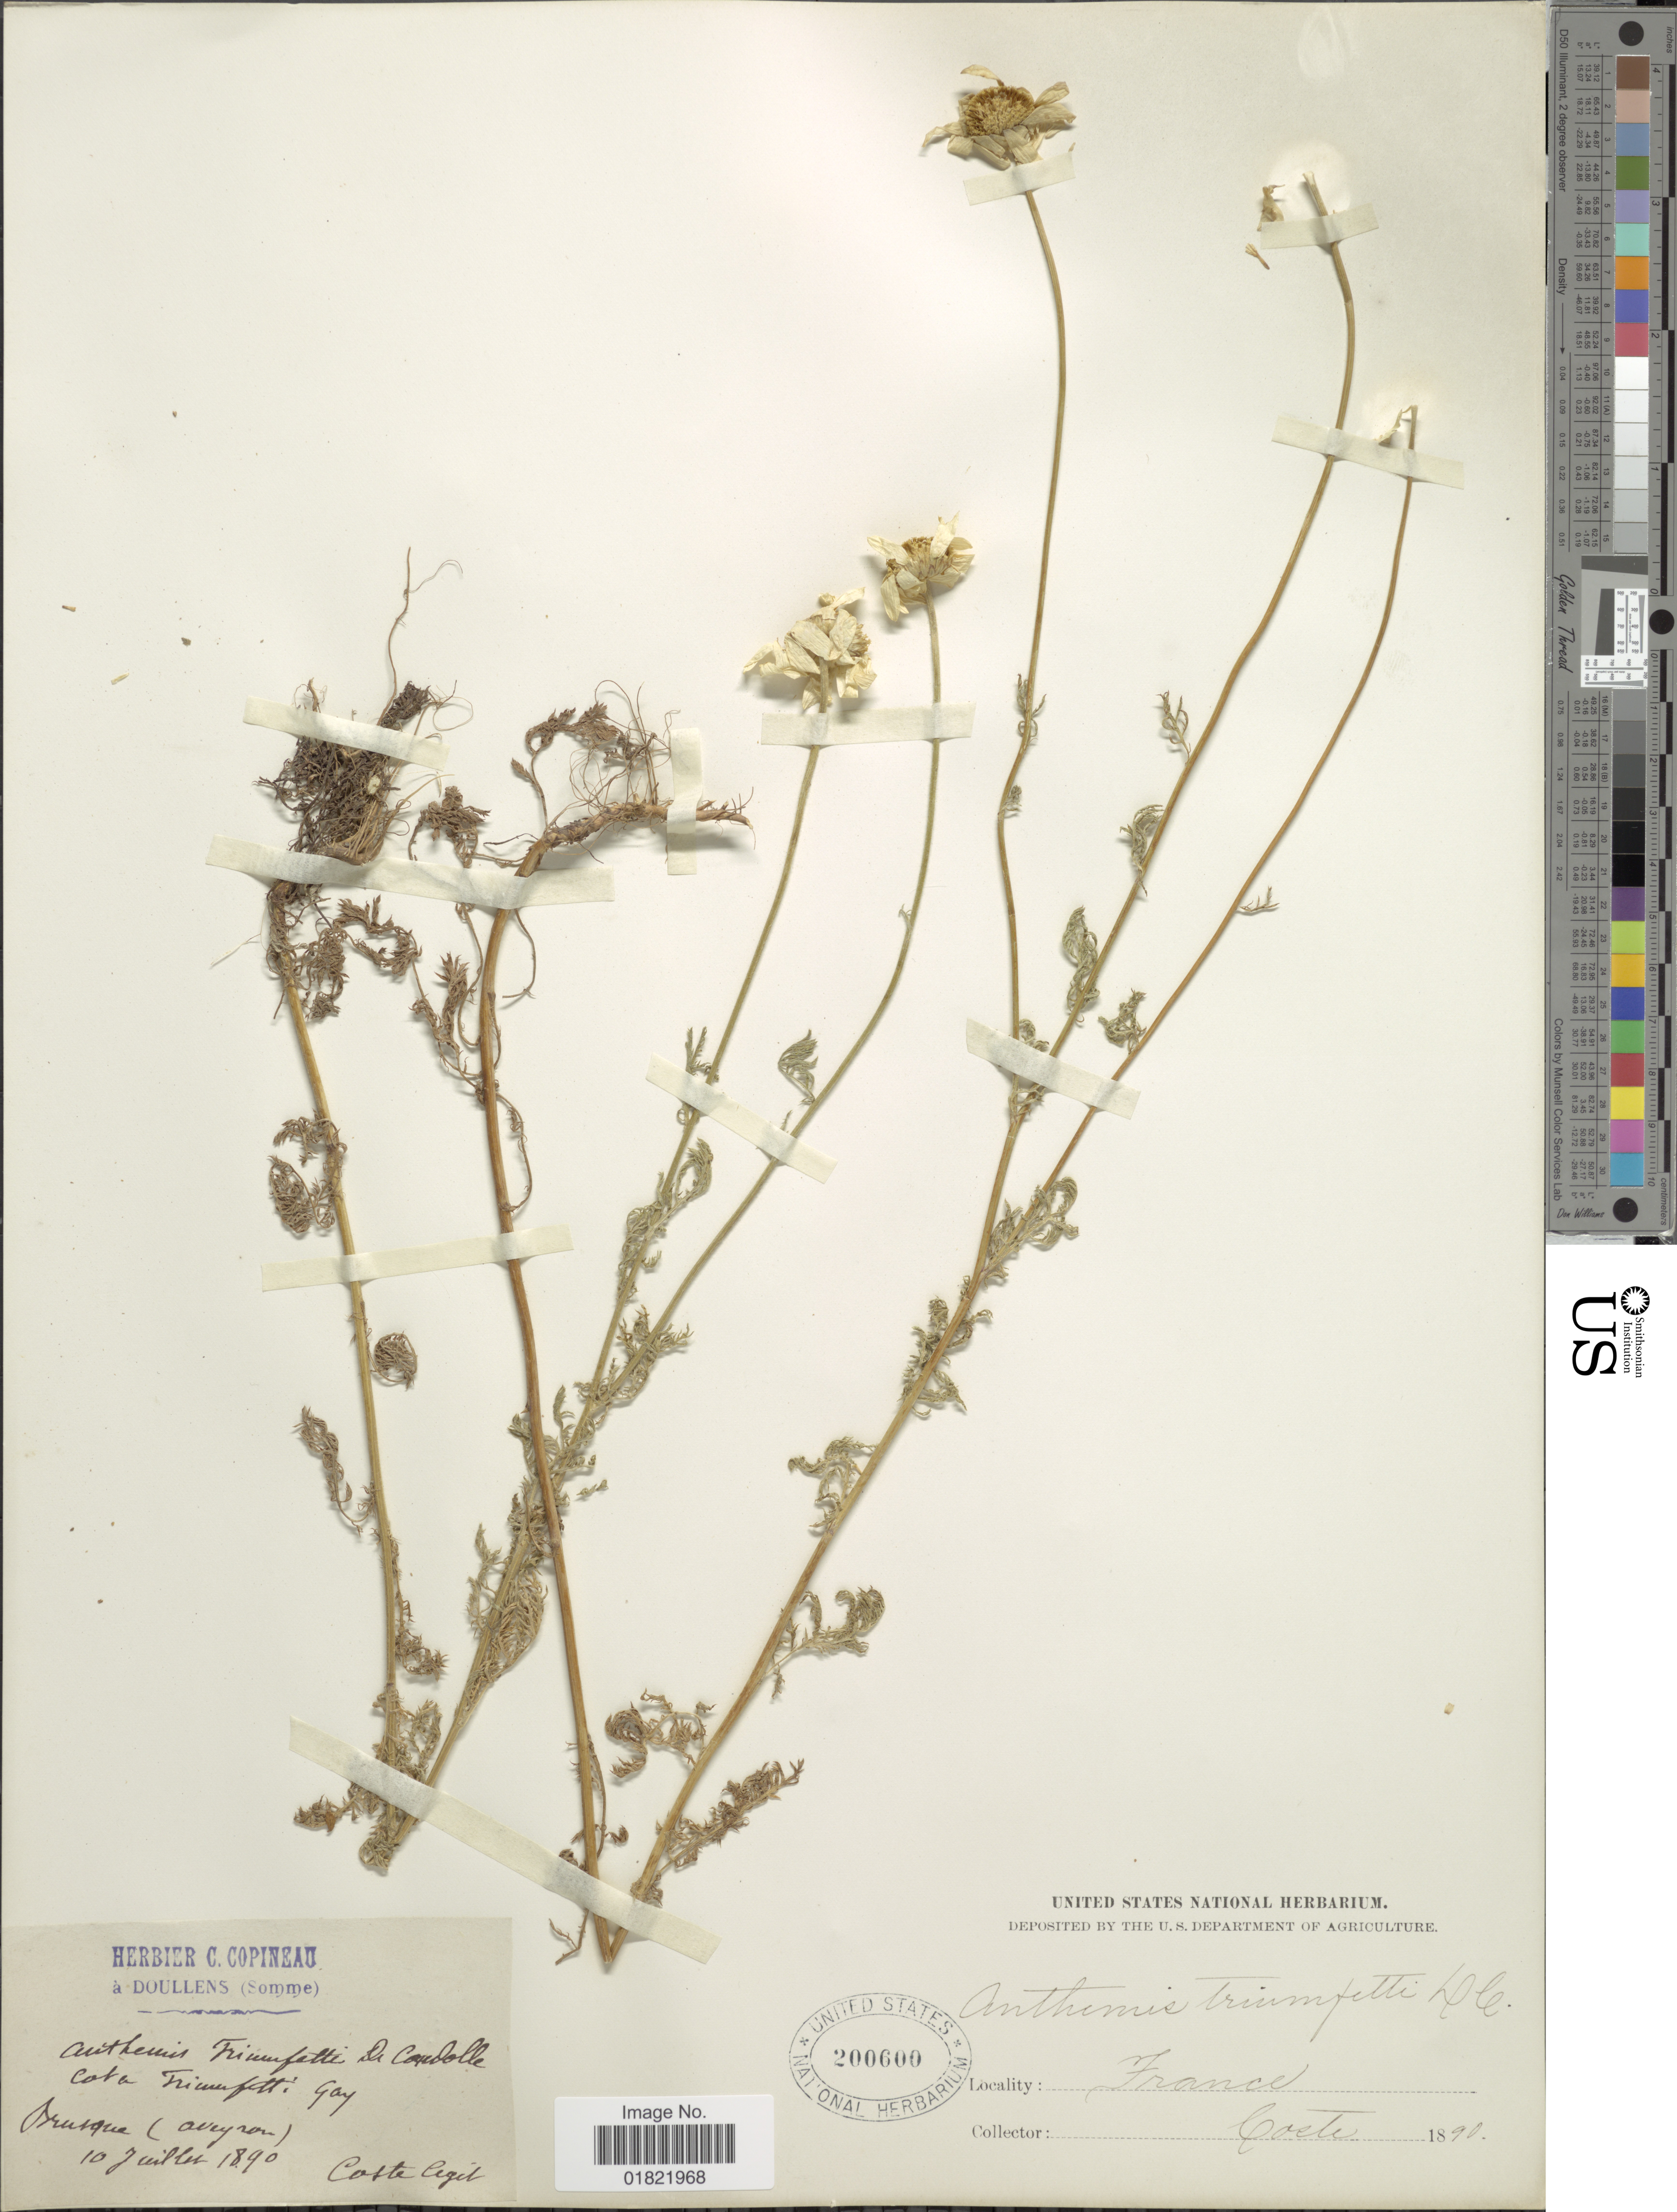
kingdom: Plantae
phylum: Tracheophyta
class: Magnoliopsida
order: Asterales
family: Asteraceae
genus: Anthemis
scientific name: Anthemis triumfetti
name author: (L.) All.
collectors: Coste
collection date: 1890-07-10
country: France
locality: Brusque, Averyron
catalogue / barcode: US 200600